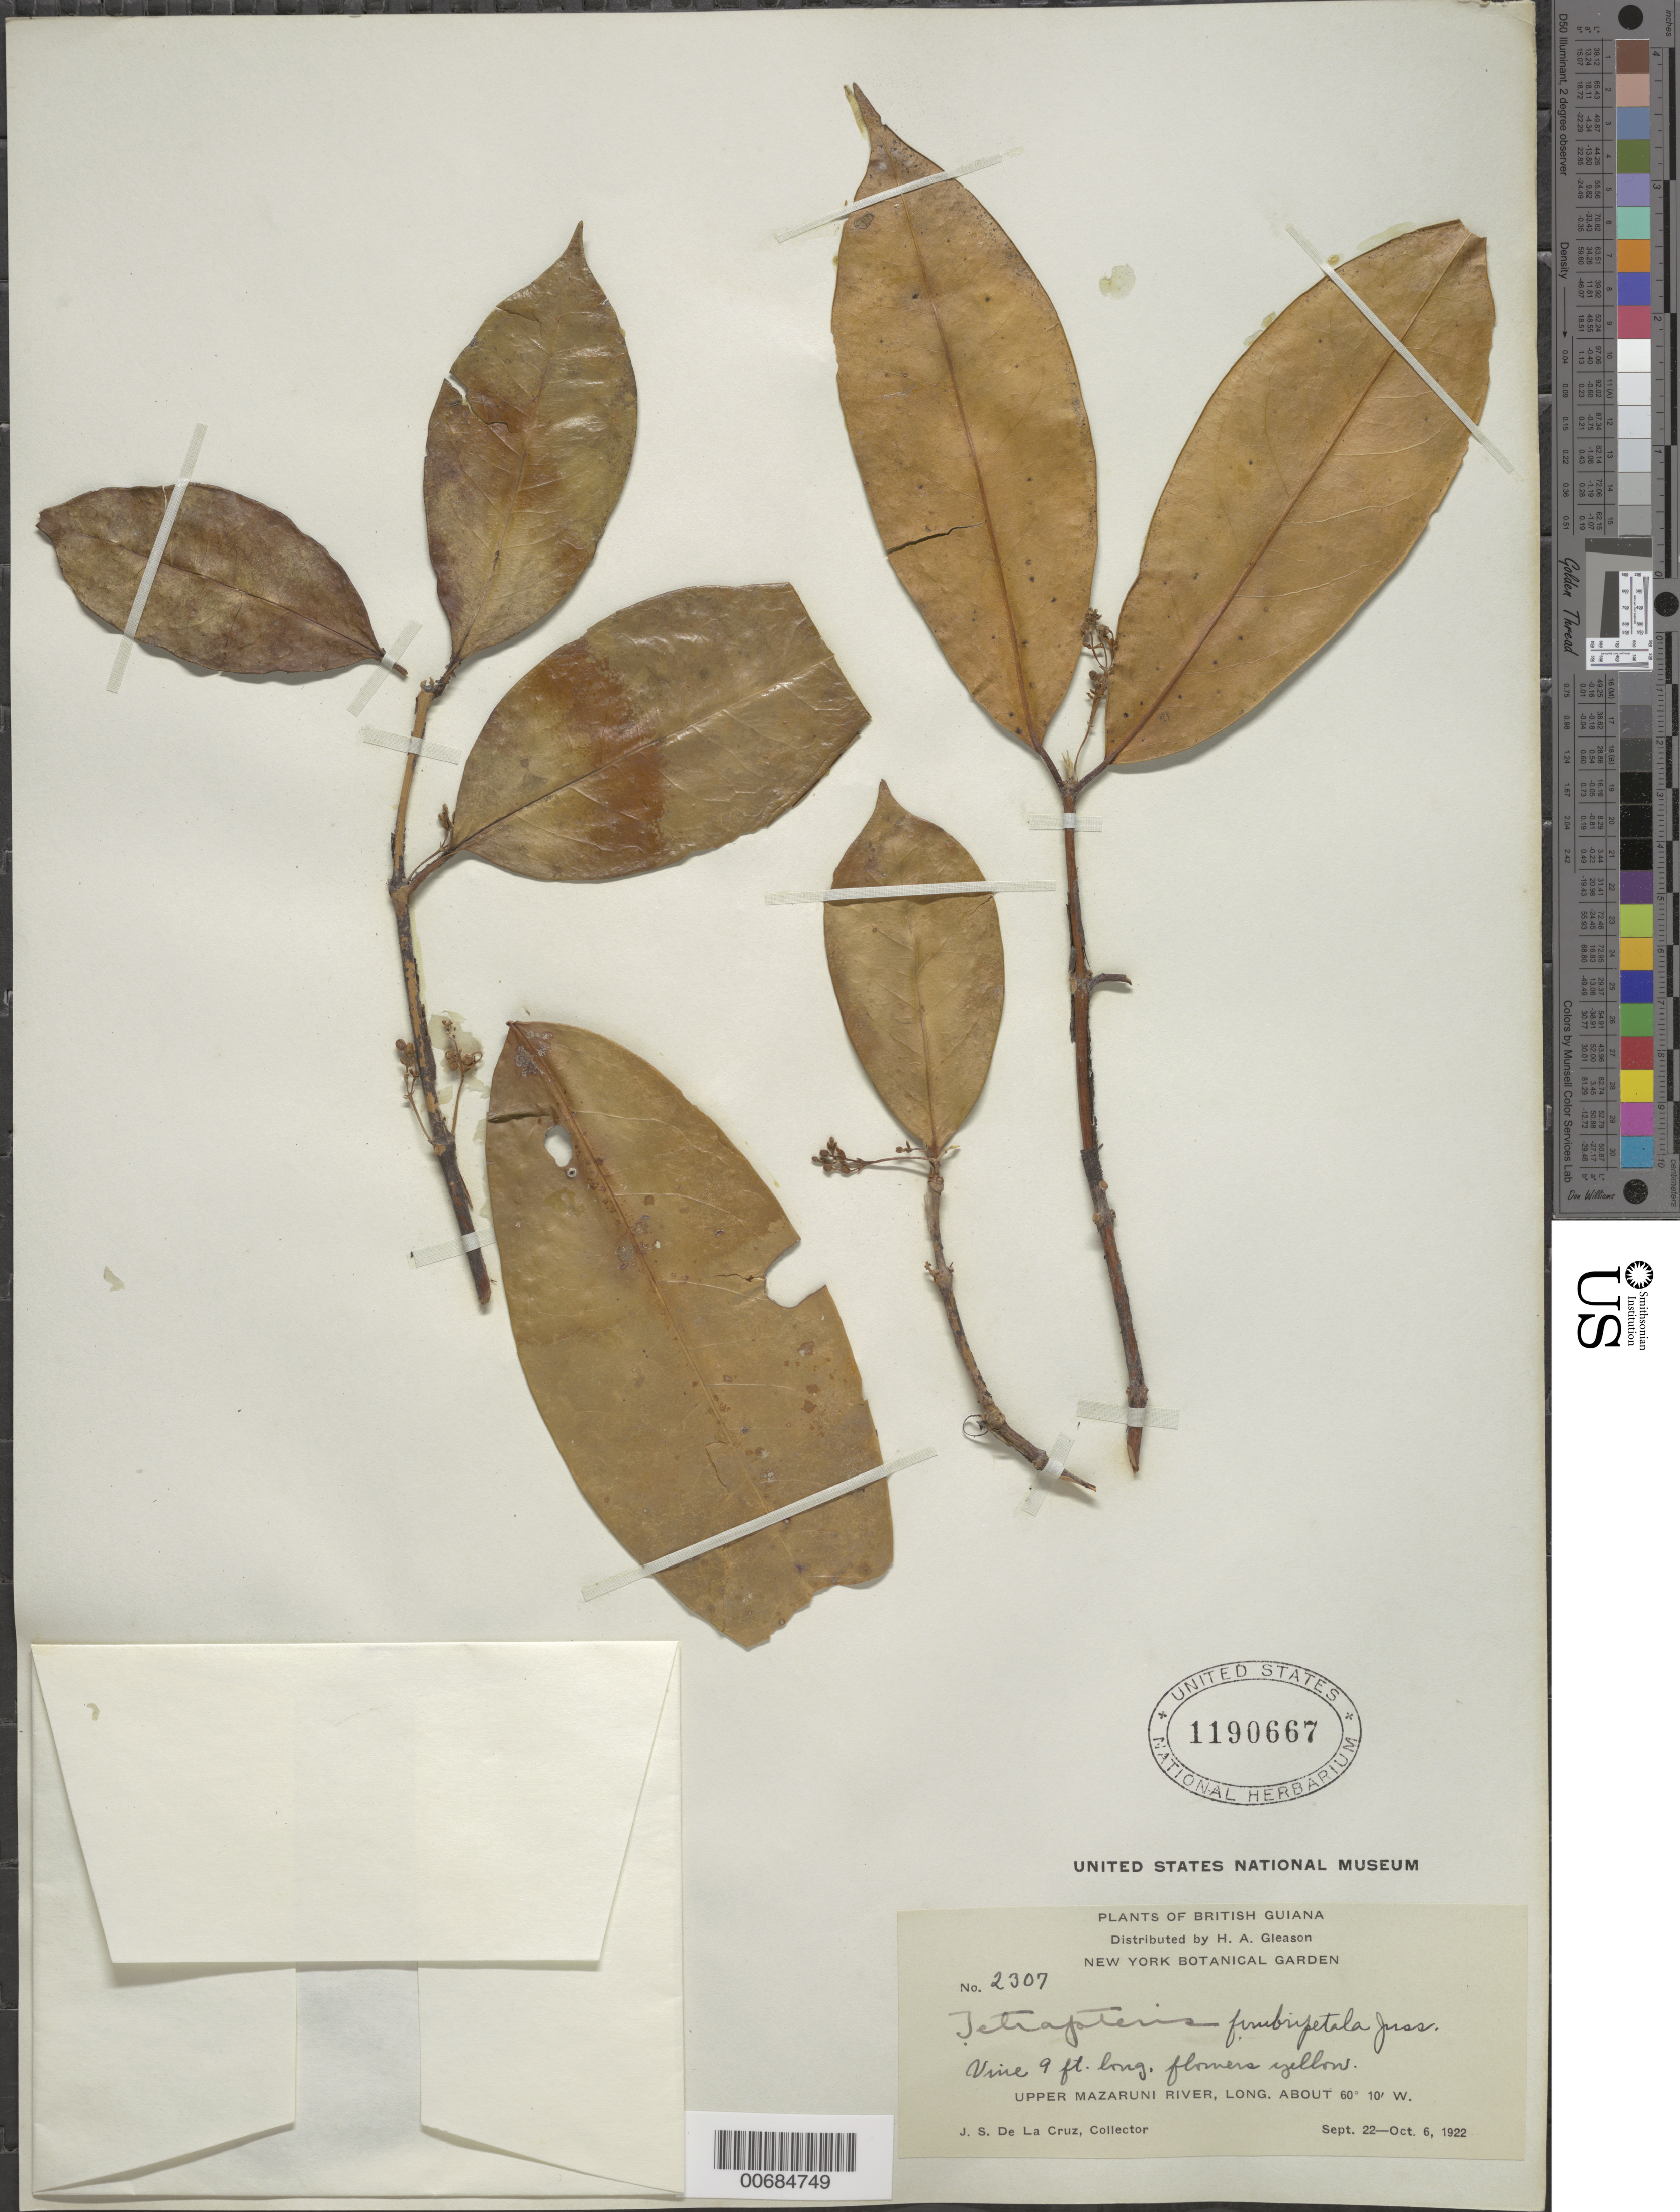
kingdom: Plantae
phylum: Tracheophyta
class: Magnoliopsida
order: Malpighiales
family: Malpighiaceae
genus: Glicophyllum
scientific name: Glicophyllum fimbripetalum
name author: (A. Juss.) R.F. Almeida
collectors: J. S. de la Cruz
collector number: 2307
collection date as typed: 22-Sep-22 to 6-Oct-22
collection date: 1922-09-22/1922-10-06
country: Guyana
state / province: Cuyuni-Mazaruni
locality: Upper Mazaruni R.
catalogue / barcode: US 1190667